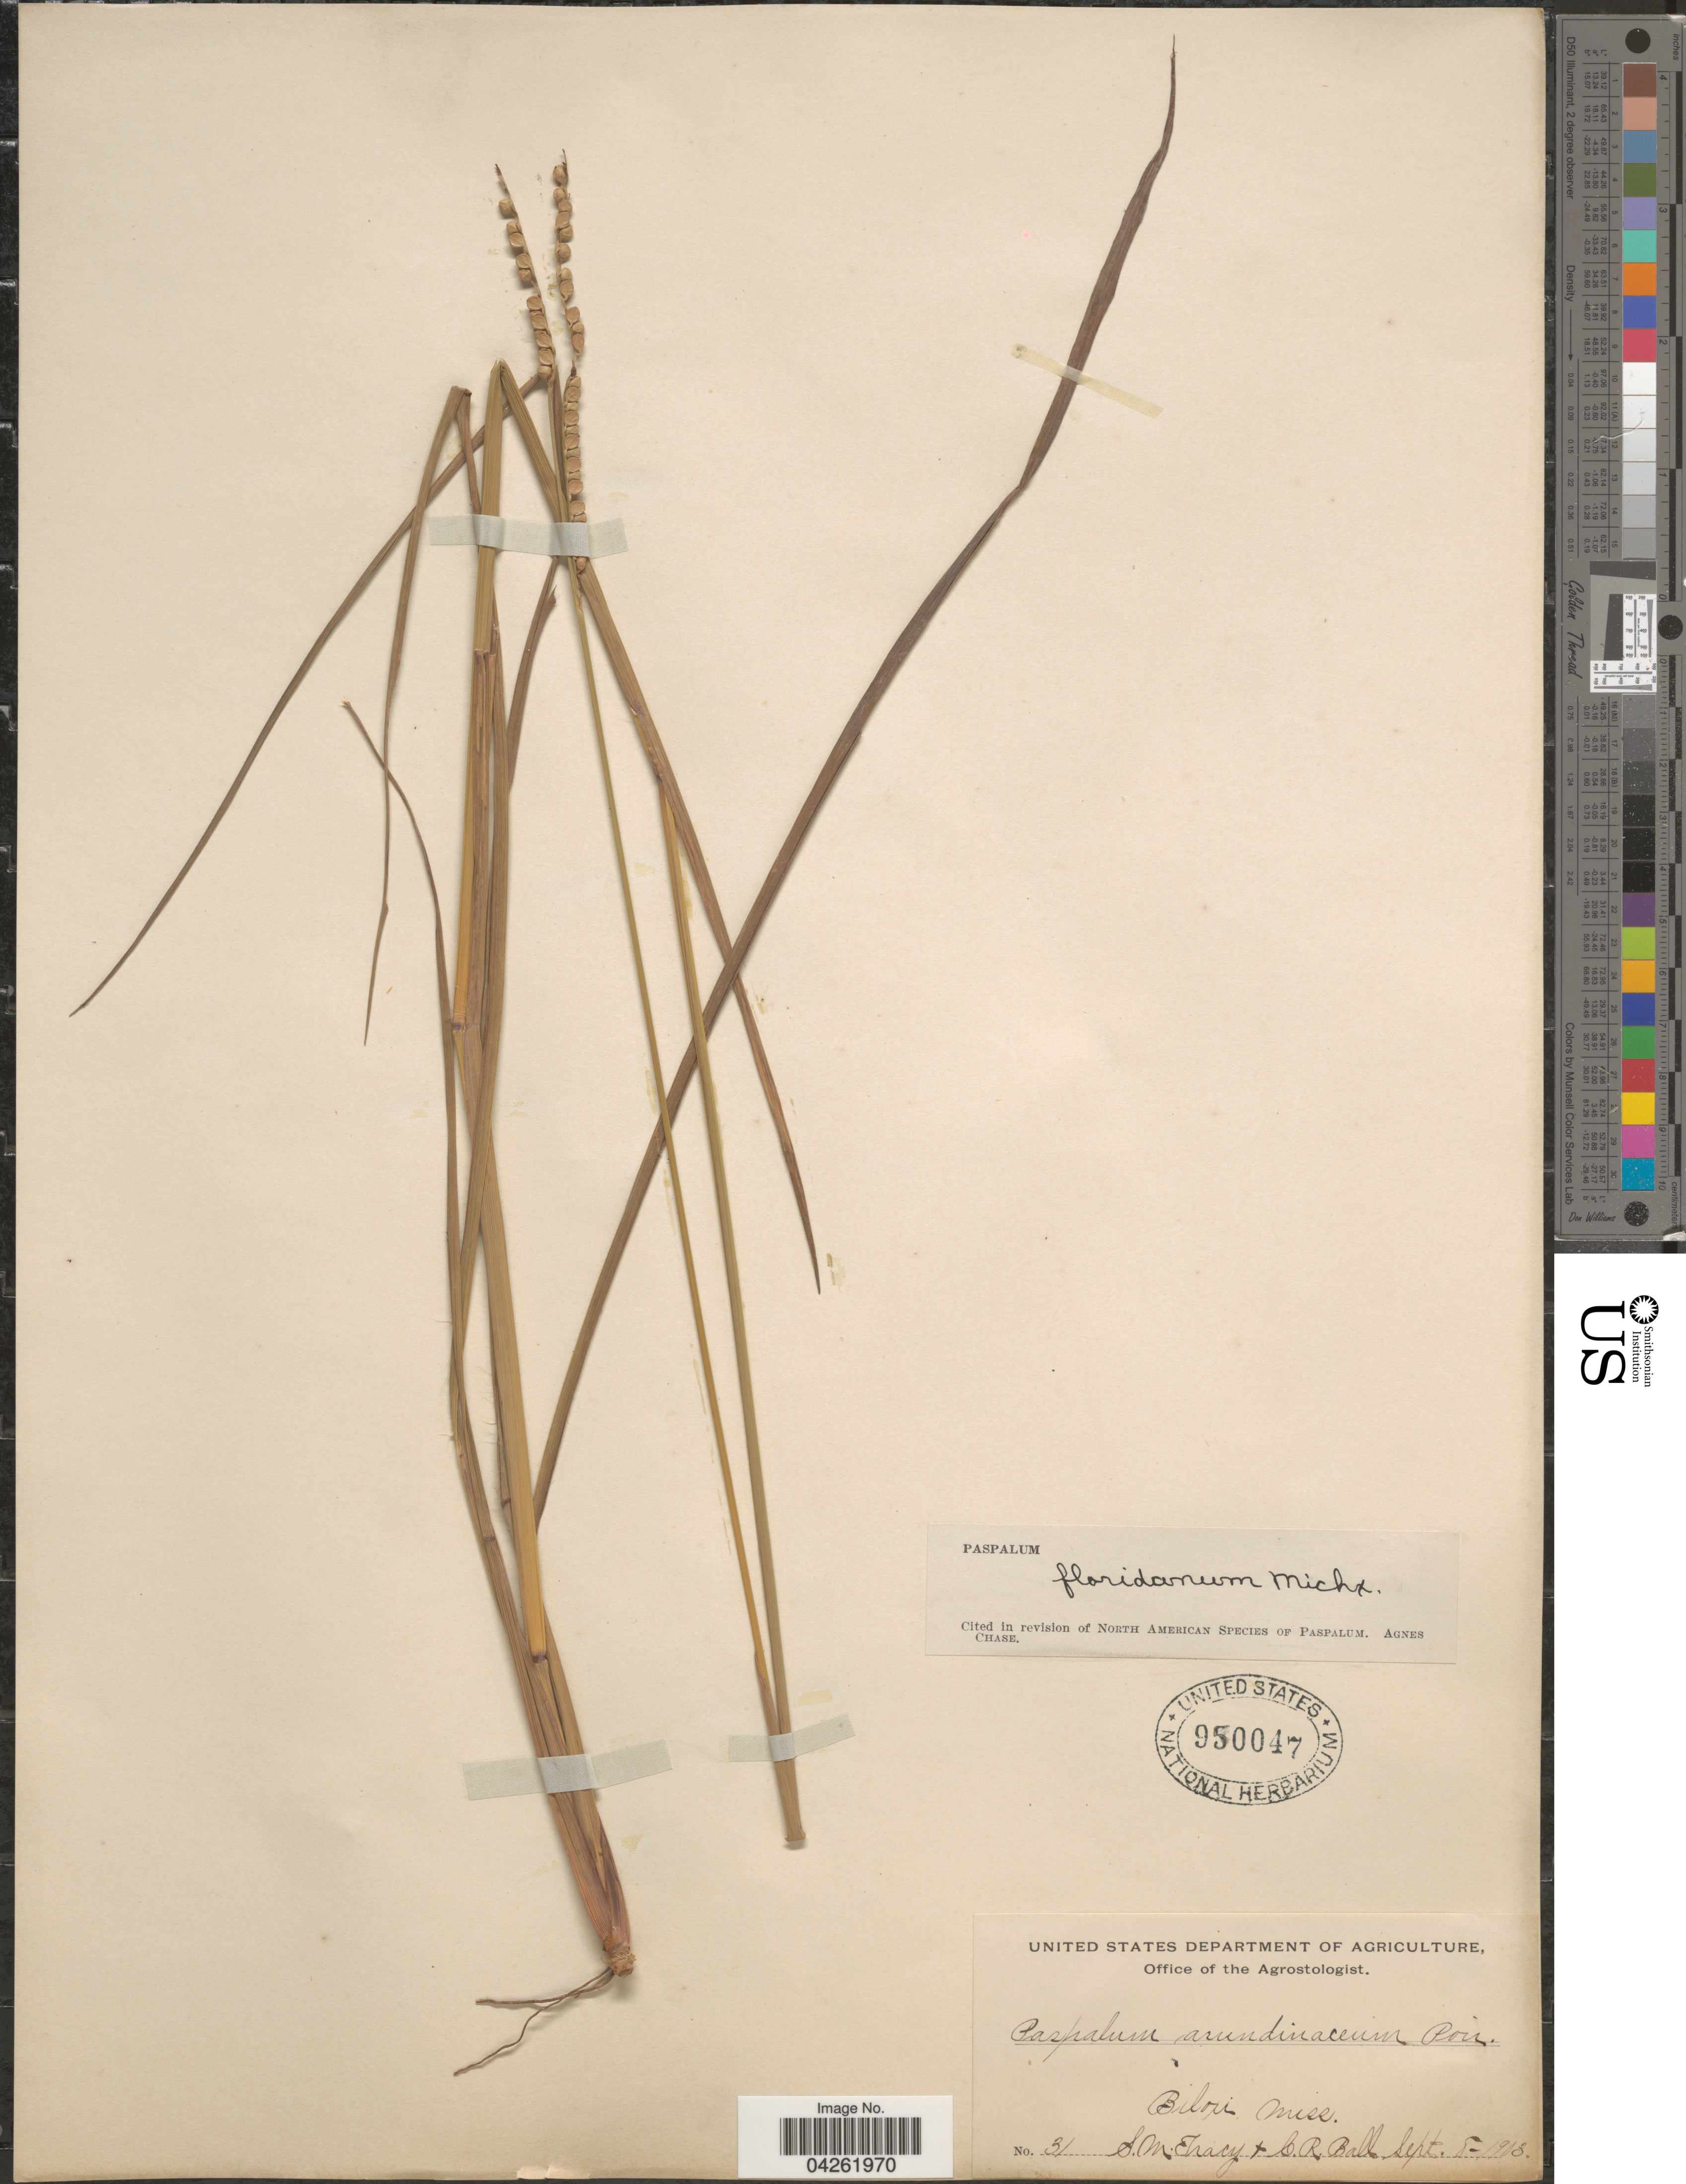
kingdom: Plantae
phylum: Tracheophyta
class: Liliopsida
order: Poales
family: Poaceae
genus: Paspalum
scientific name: Paspalum floridanum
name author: Michx.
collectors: S. M. Tracy & C. R. Ball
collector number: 31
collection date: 1903-09-08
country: United States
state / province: Mississippi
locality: Biloxi.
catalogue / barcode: US 950047